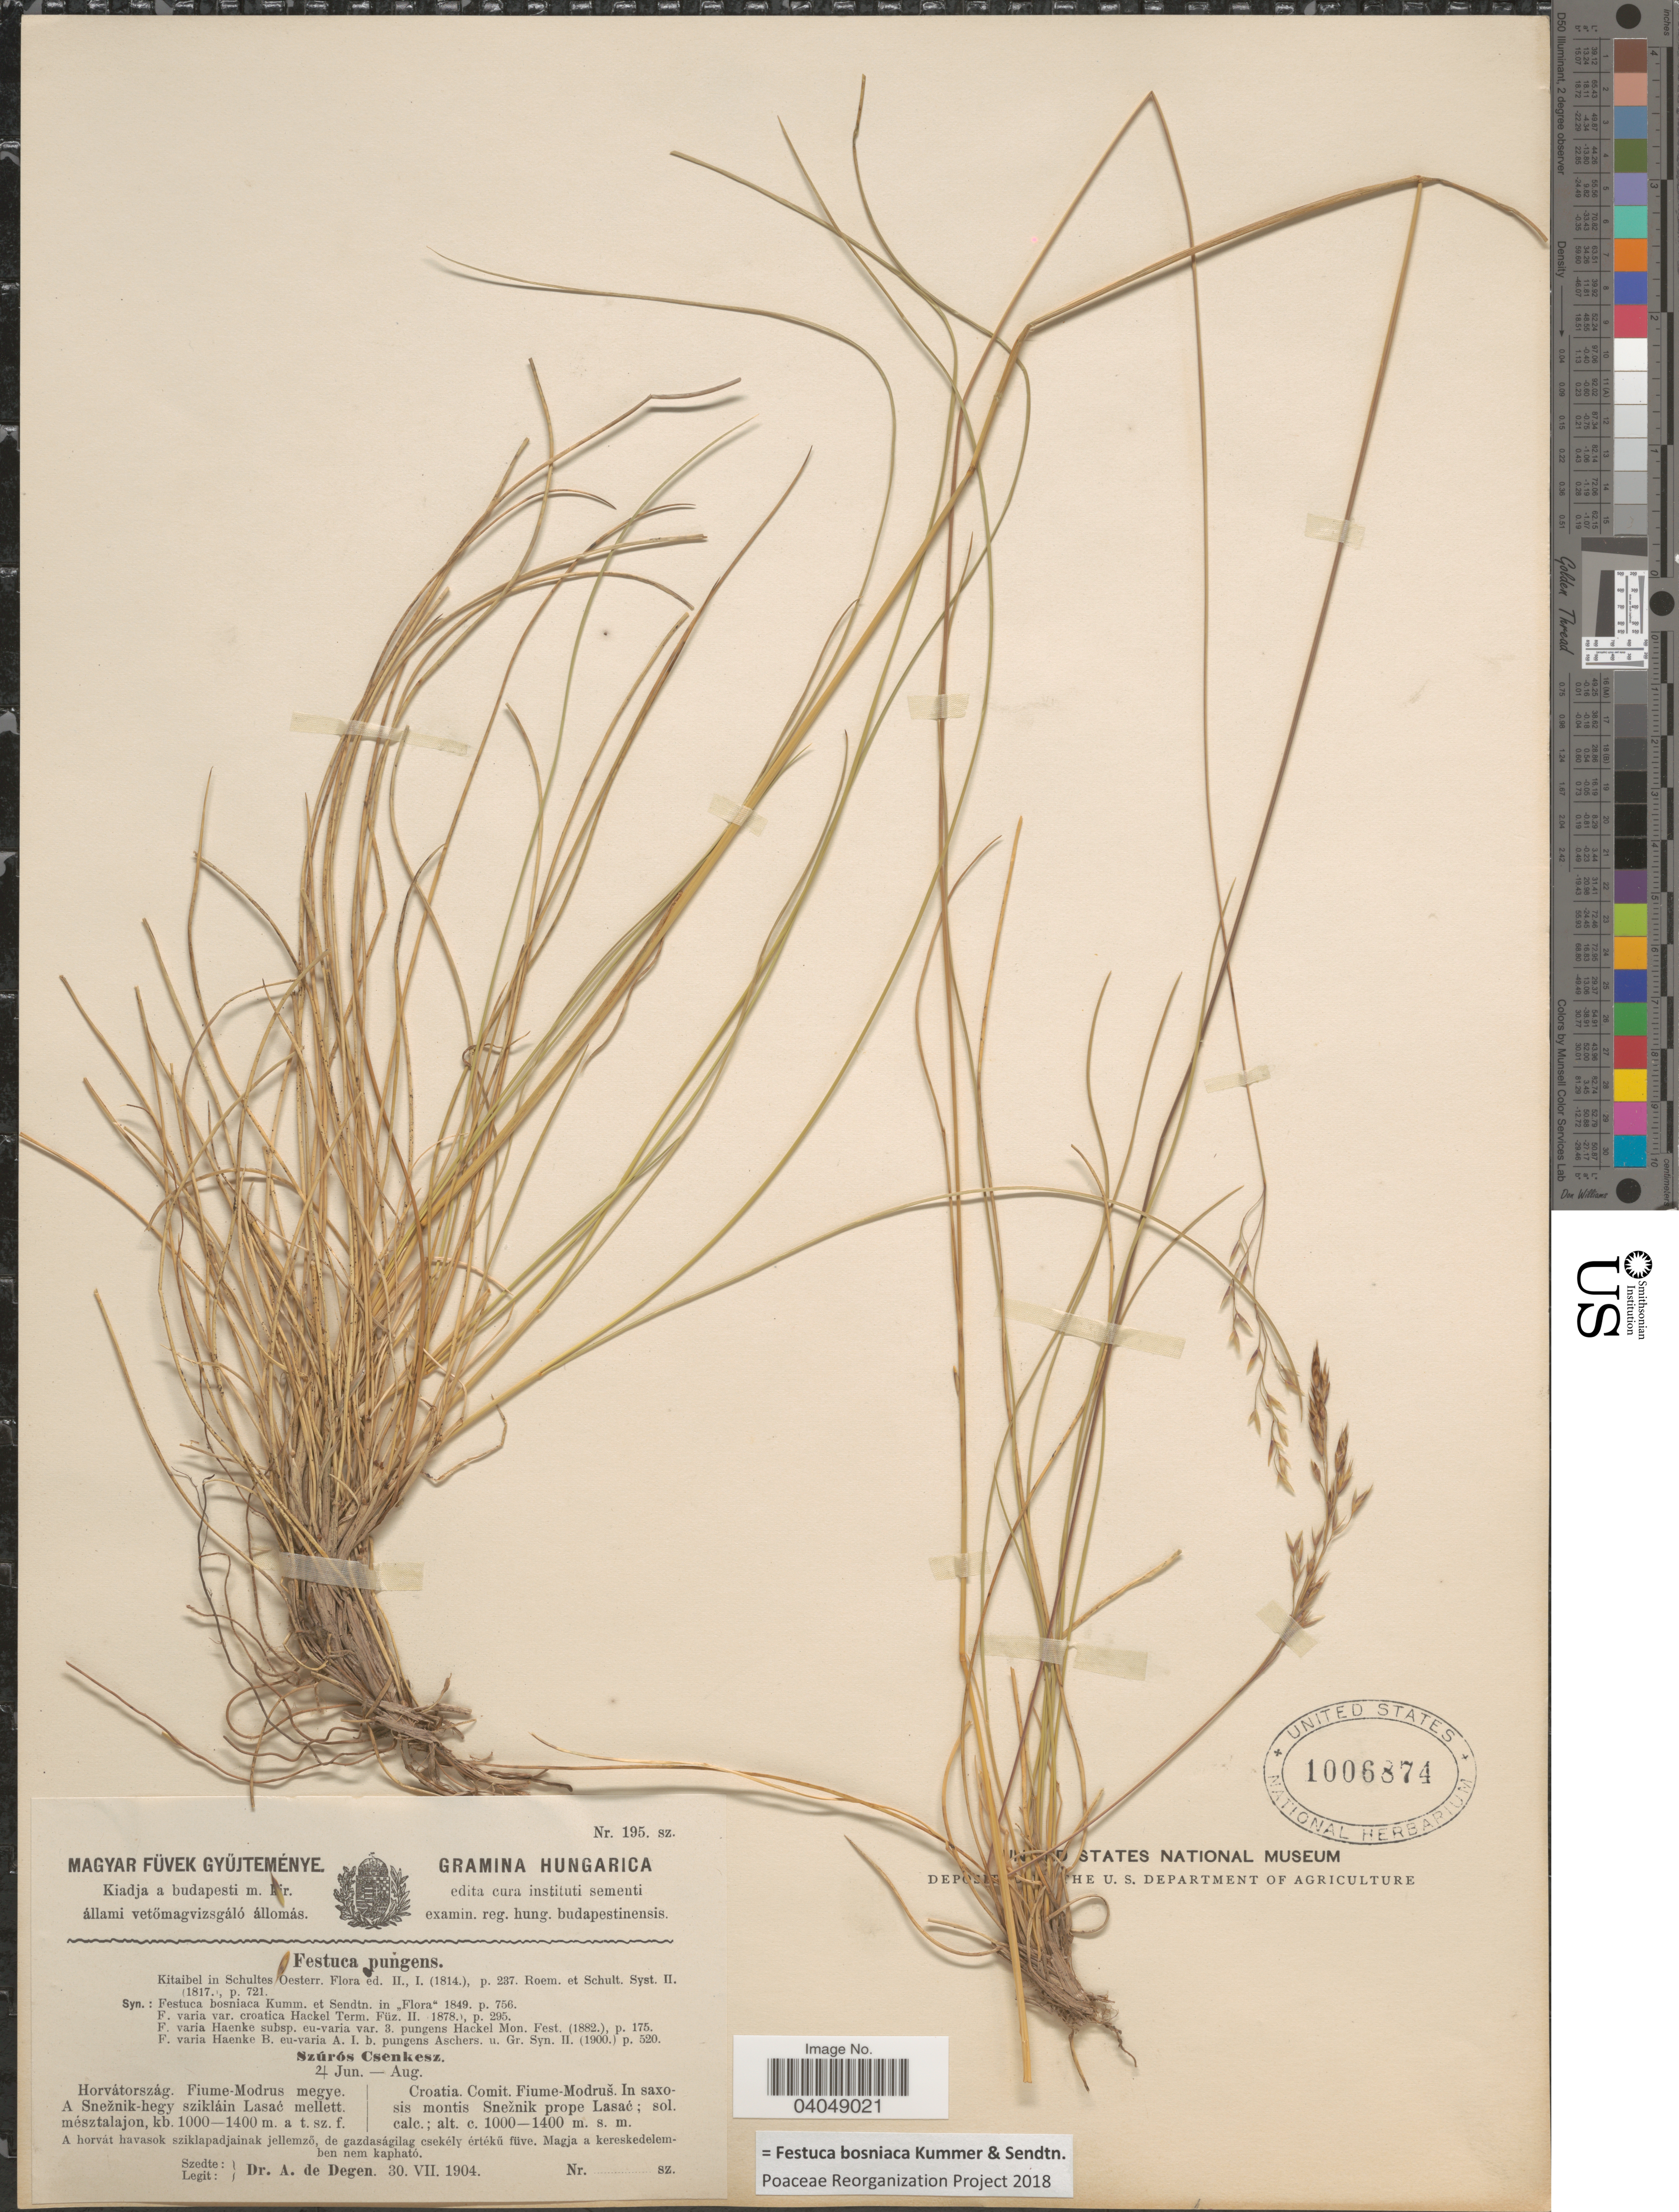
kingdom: Plantae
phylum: Tracheophyta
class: Liliopsida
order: Poales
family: Poaceae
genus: Festuca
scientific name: Festuca bosniaca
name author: Kummer & Sendtn.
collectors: A. Degen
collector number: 195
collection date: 1904-07-30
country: Croatia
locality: Comit. Fiume-Modruš. In saxosis montis Snežik prope Lasać.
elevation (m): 1000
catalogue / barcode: US 1006874